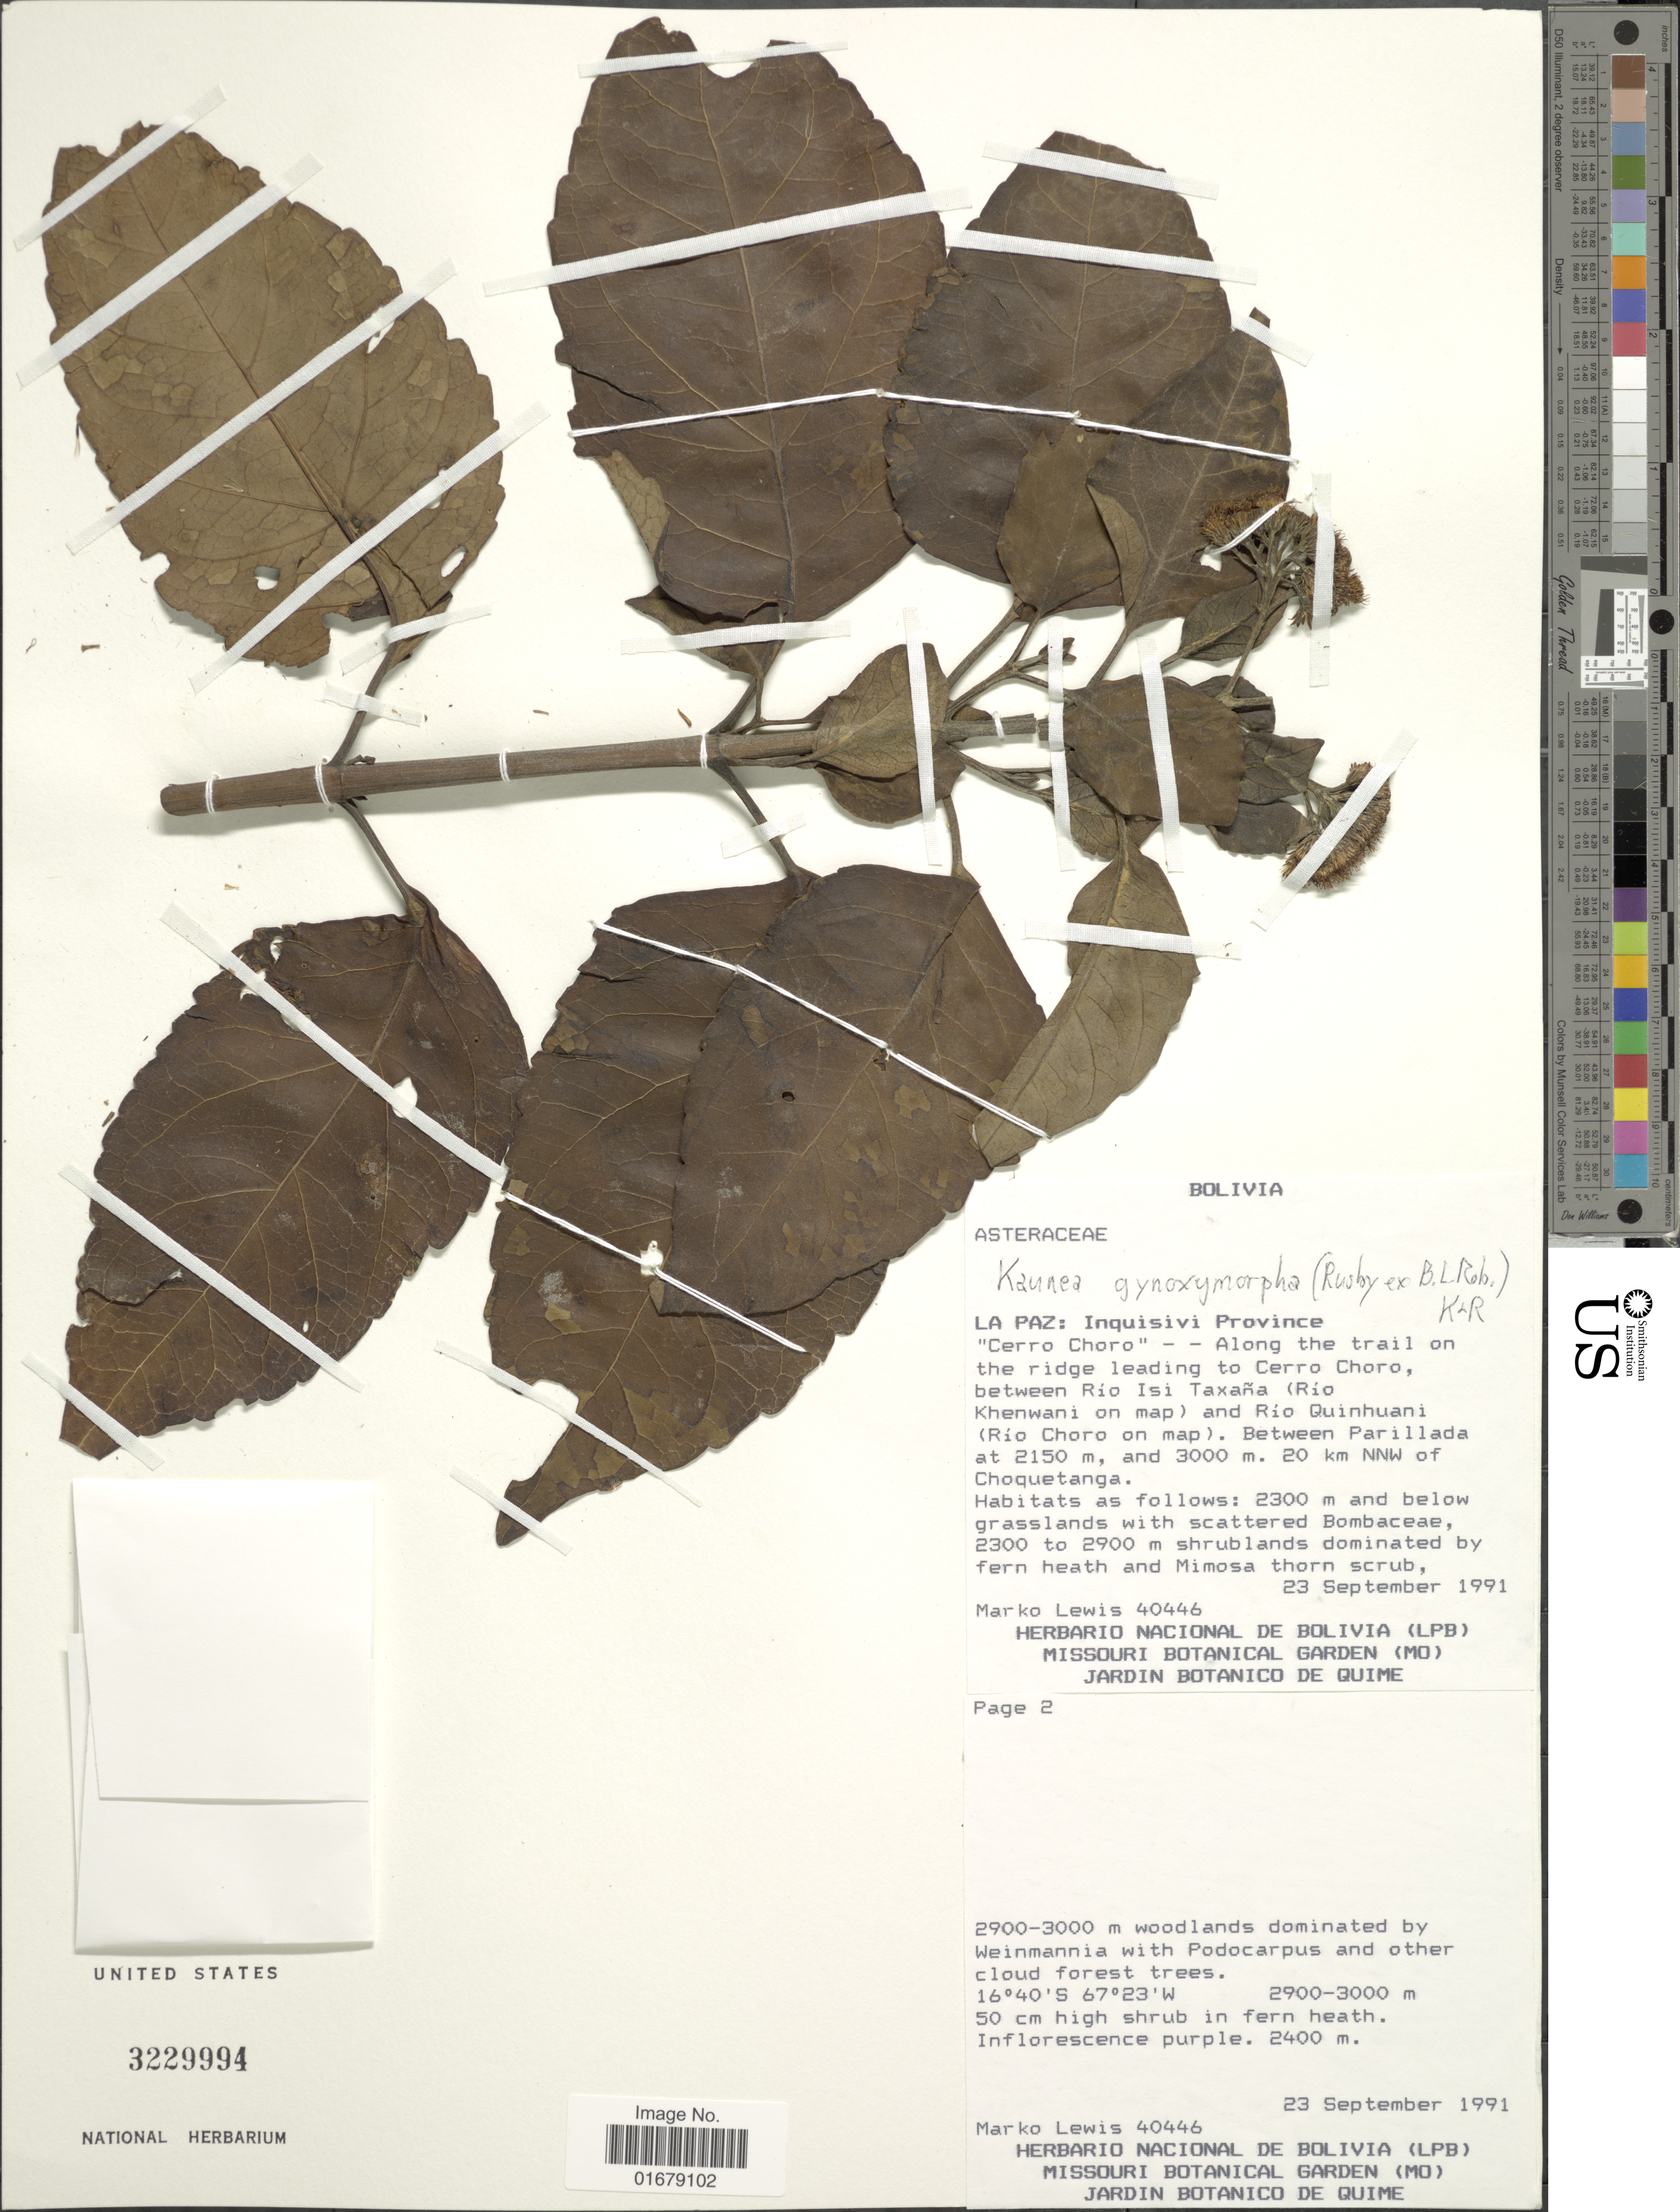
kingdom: Plantae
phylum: Tracheophyta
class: Magnoliopsida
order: Asterales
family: Asteraceae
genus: Kaunia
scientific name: Kaunia gynoximorpha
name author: (Rusby ex B.L. Rob.) R.M. King & H. Rob.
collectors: M. A. Lewis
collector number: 40446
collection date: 1991-09-23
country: Bolivia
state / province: La Paz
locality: Bolivia, La Paz: Inquisivi Province. "Cerro Choro"- Along the trail on the ridge leading to Cerro Choro, between Rio Sidi Taxaña (Rio Khenwani on map) and Rio Quinhuani (Rio Choro on map) . Between Parillada 20 km NNW of Choquetanga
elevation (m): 2900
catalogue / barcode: US 3229994